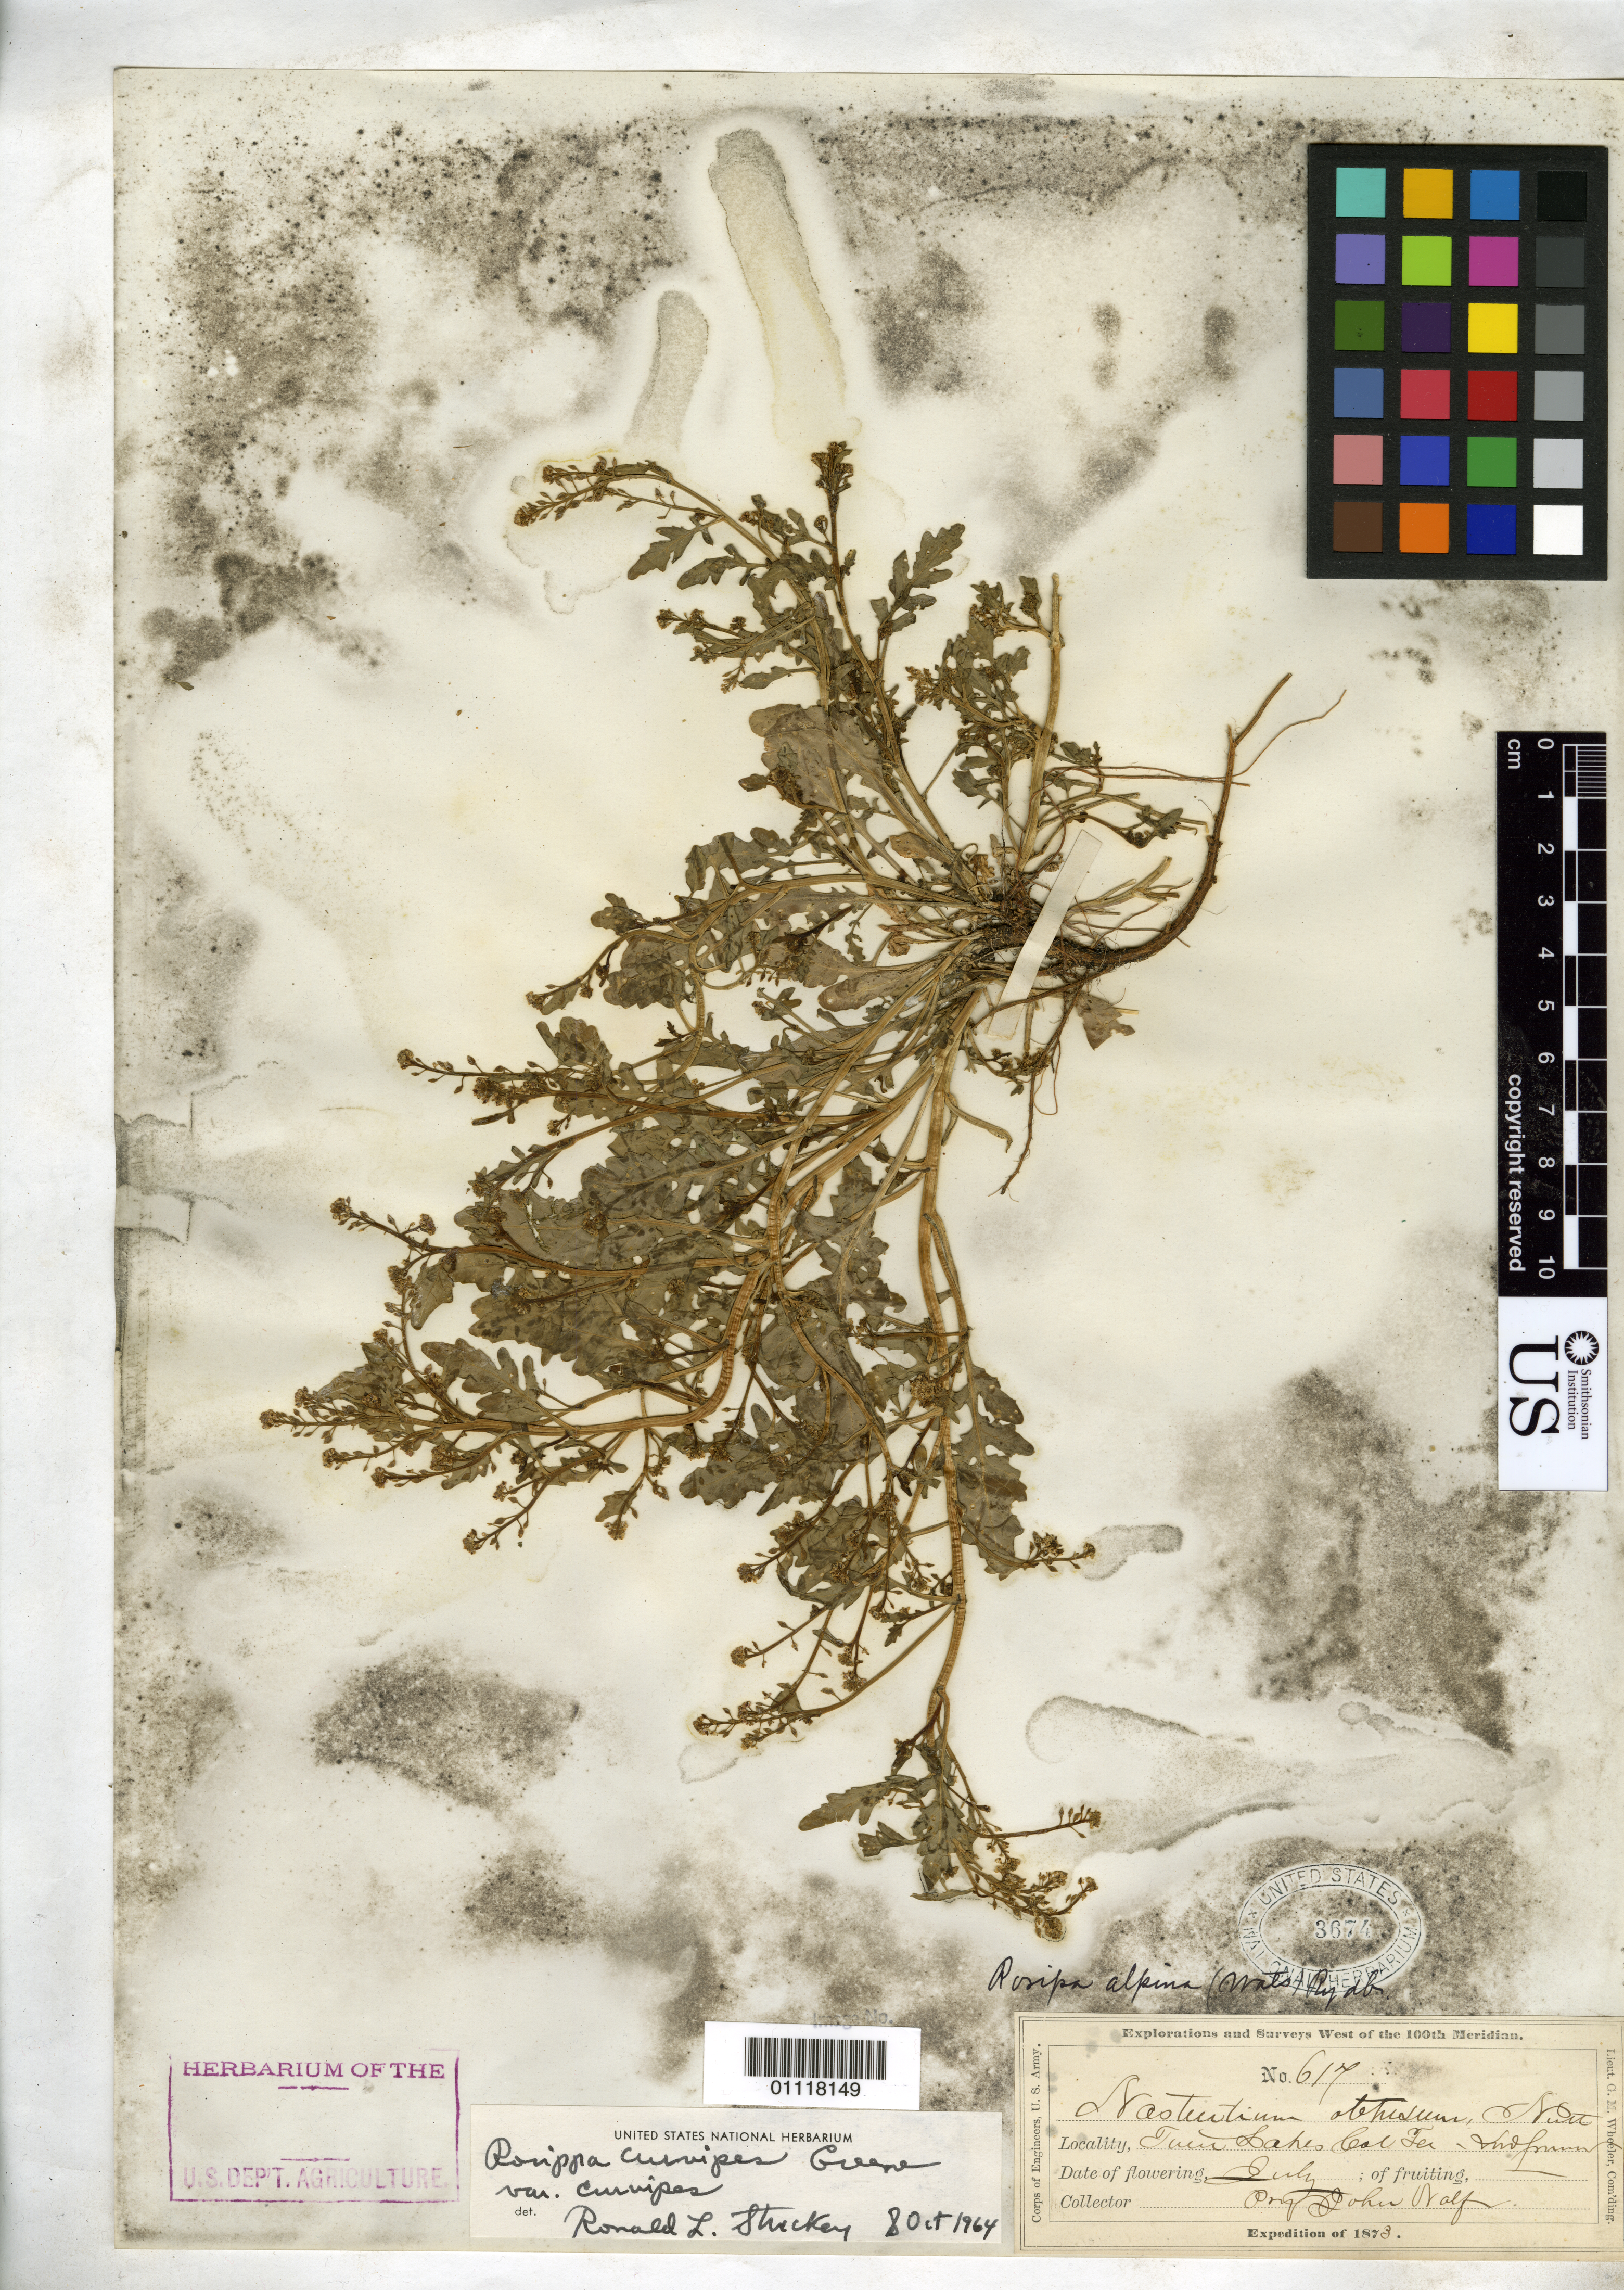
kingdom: Plantae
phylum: Tracheophyta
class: Magnoliopsida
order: Brassicales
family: Brassicaceae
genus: Rorippa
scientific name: Rorippa curvipes var. curvipes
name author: Greene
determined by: Stuckey, R. L.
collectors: J. Wolf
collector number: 617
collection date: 1873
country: United States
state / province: California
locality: Twin Lakes.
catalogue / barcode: US 3674